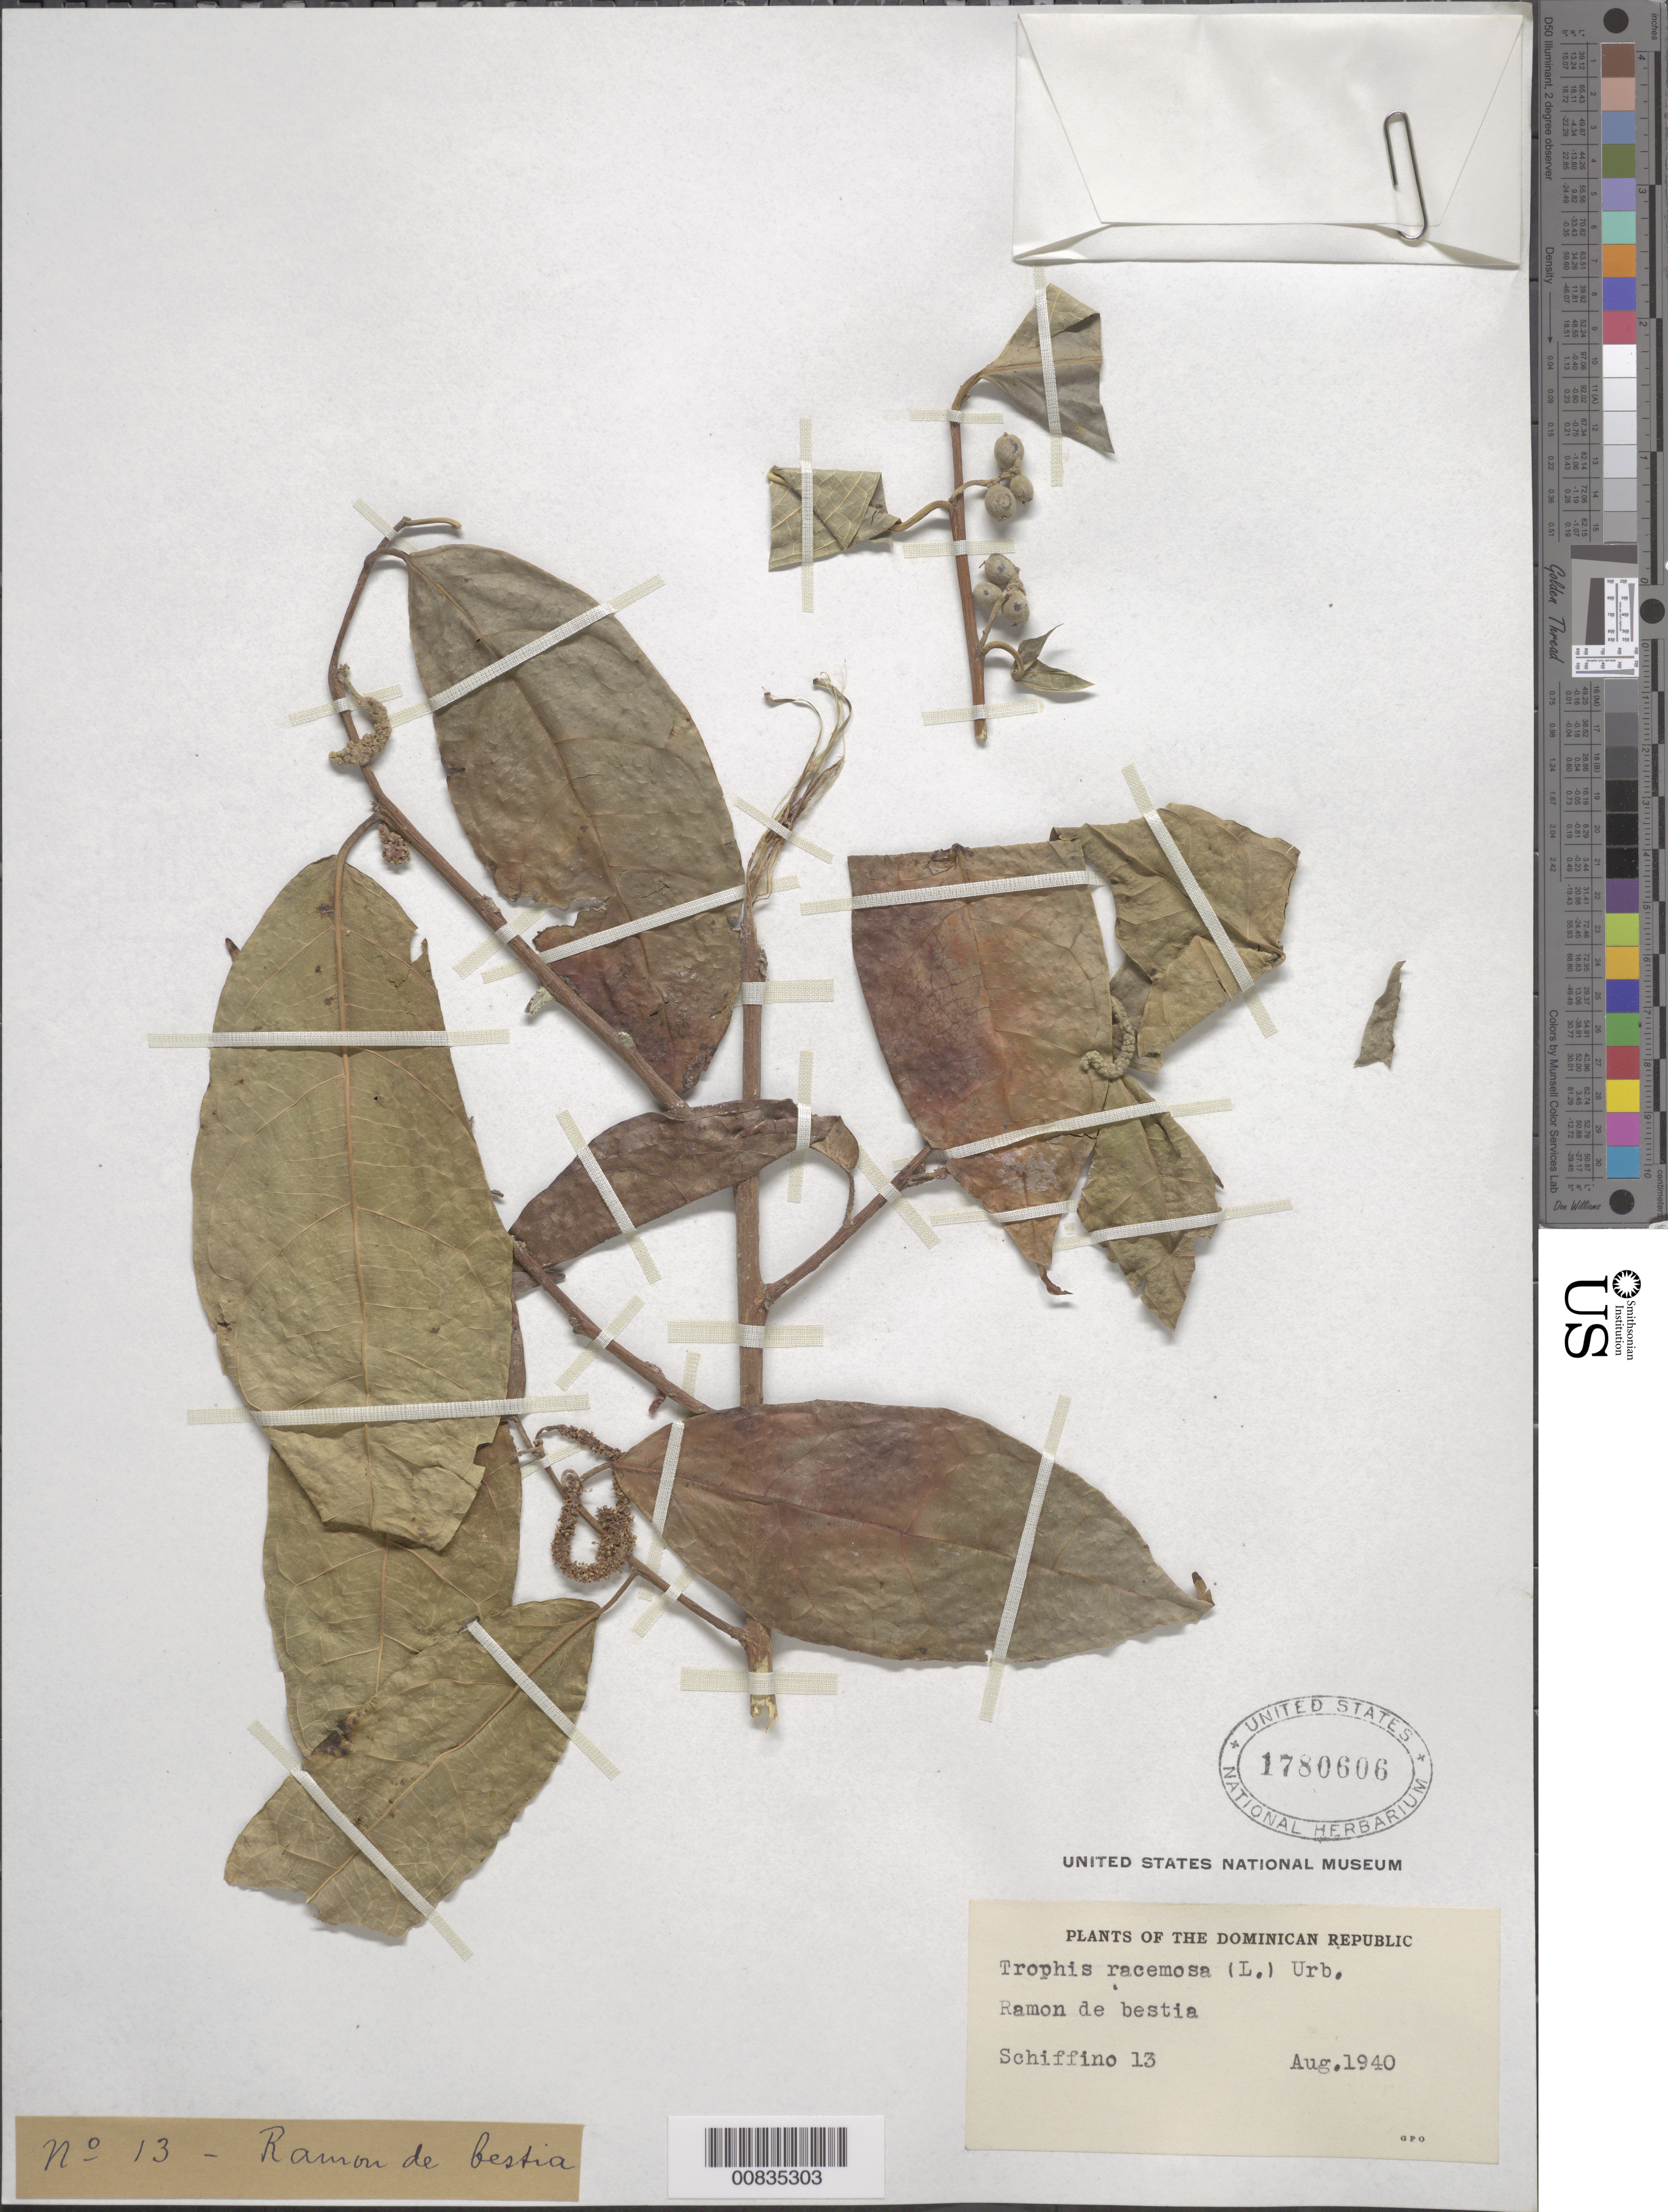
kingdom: Plantae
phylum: Tracheophyta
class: Magnoliopsida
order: Rosales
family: Moraceae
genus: Trophis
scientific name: Trophis racemosa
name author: (L.) Urb.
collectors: -. Schiffino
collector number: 13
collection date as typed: Aug 1940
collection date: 1940-08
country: Dominican Republic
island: Hispaniola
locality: Dominican Republic.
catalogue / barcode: US 1780606